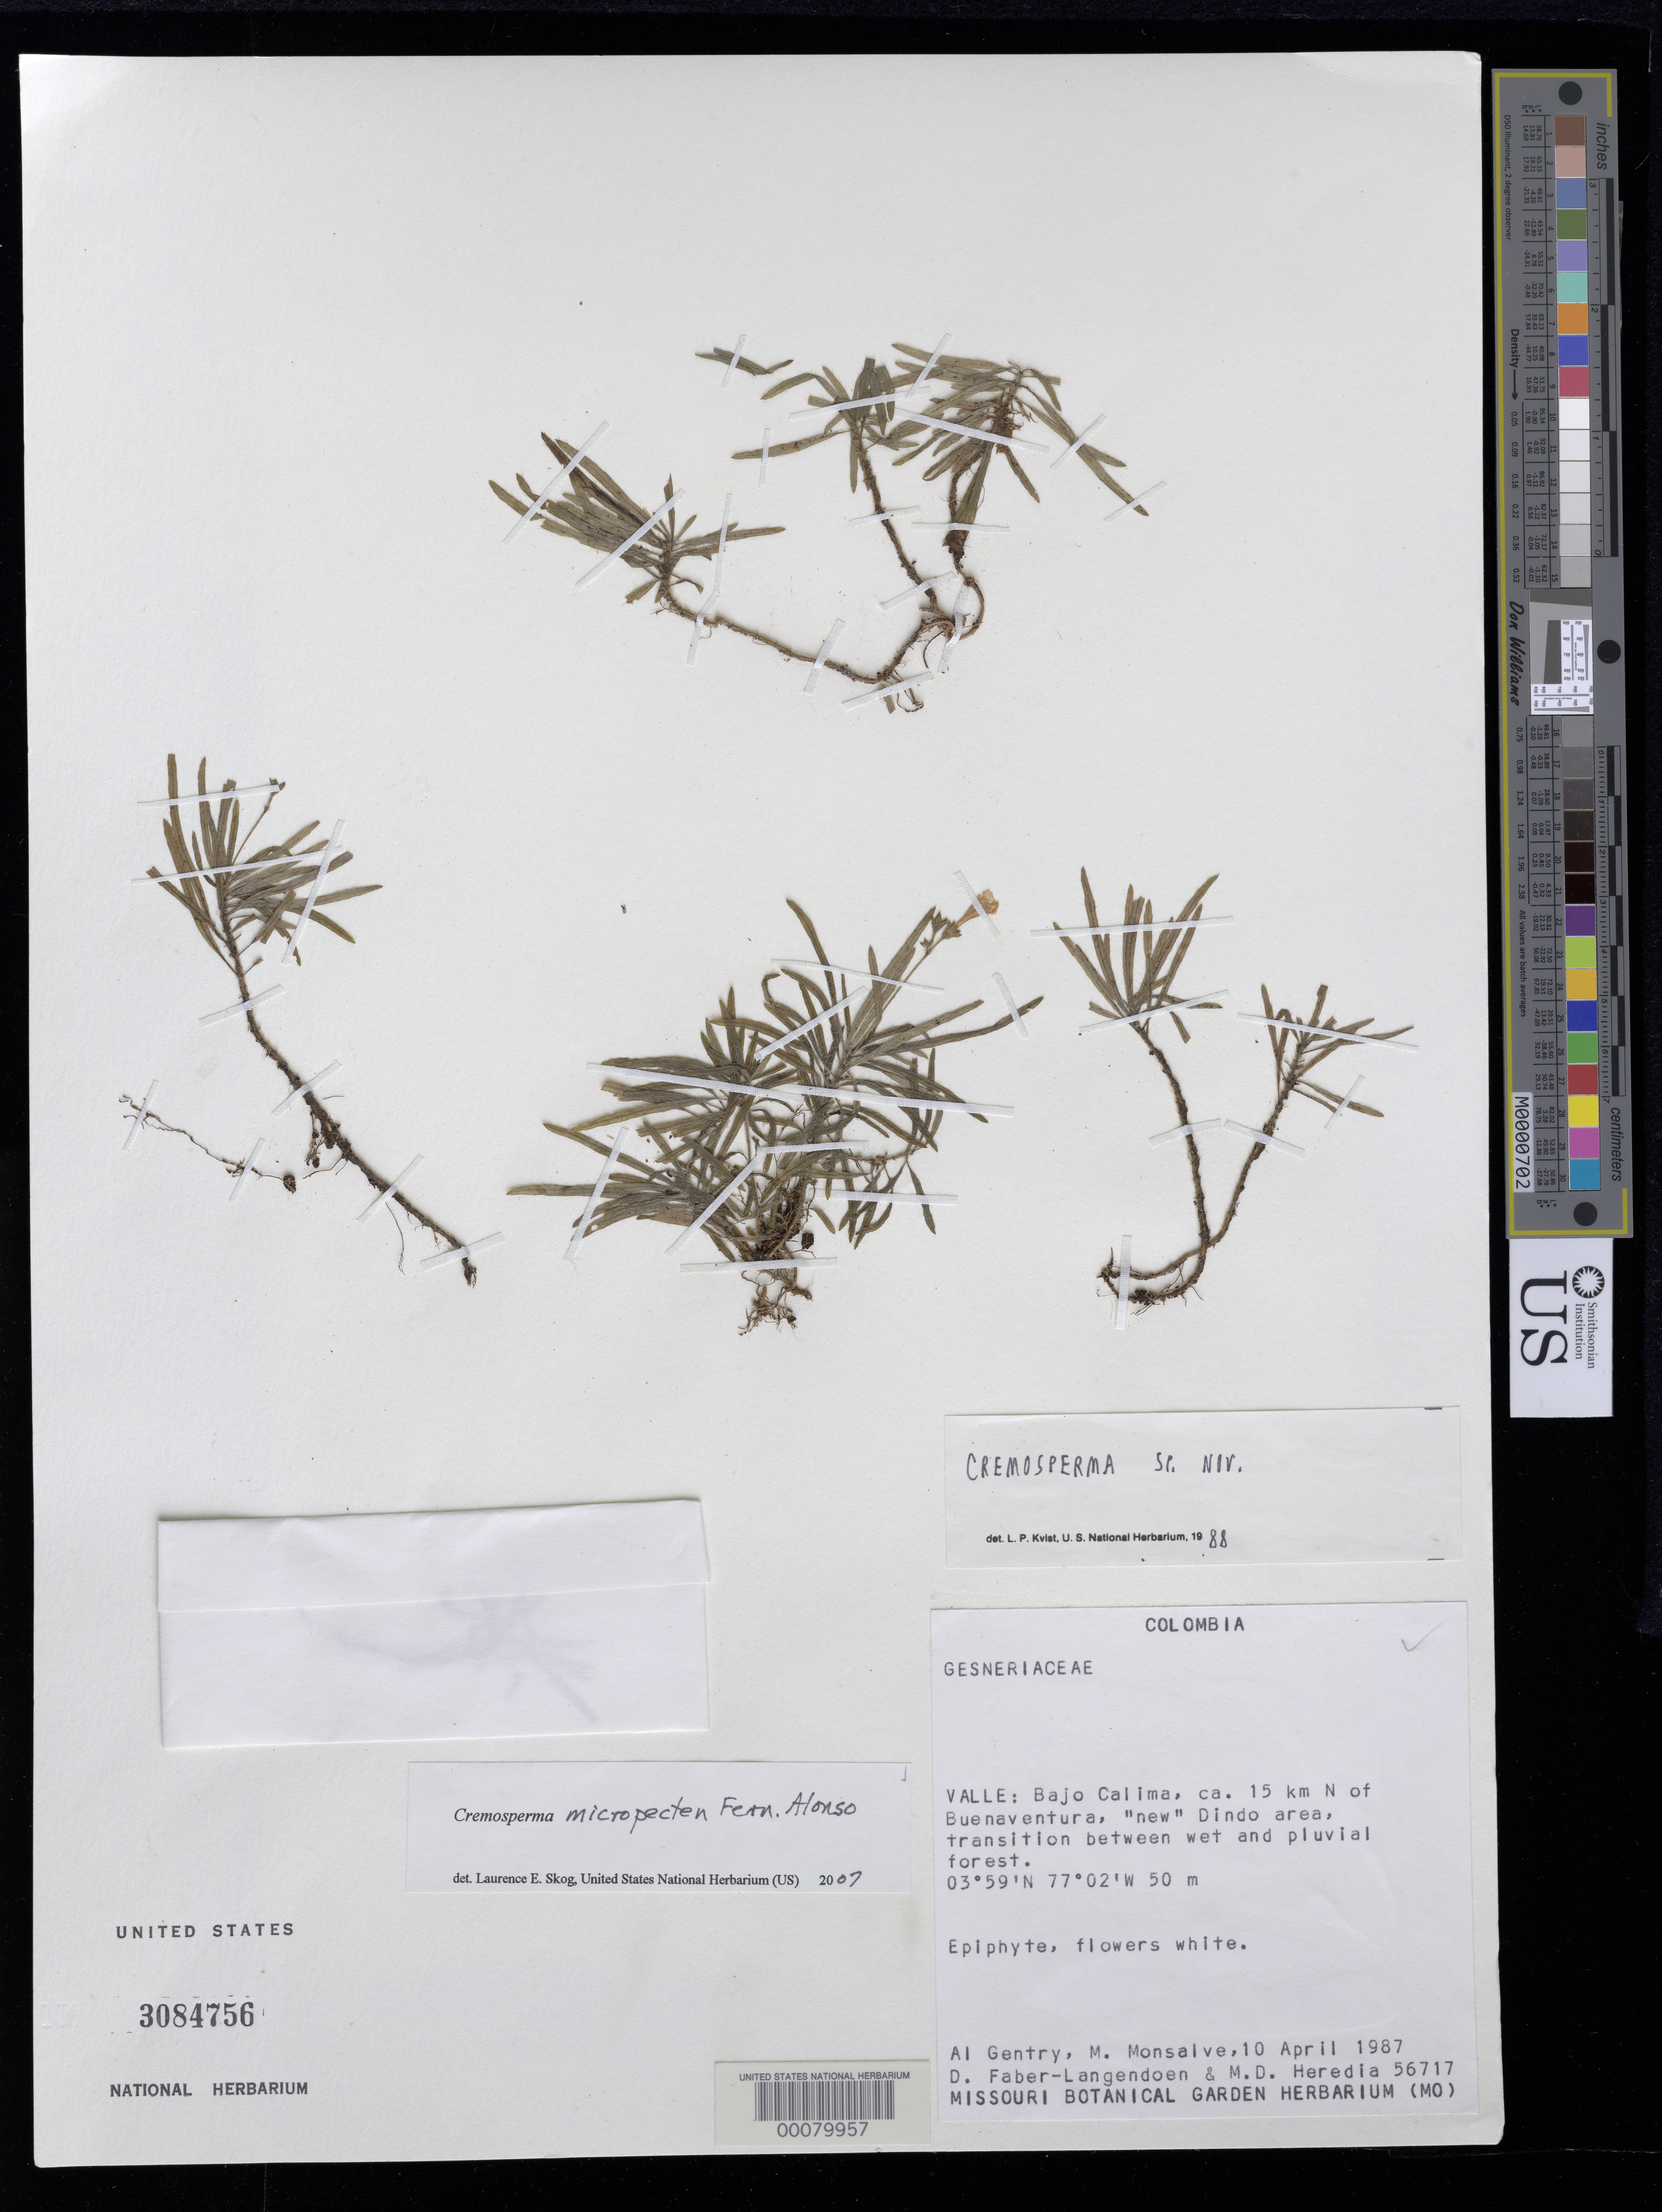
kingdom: Plantae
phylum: Tracheophyta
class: Magnoliopsida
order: Lamiales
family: Gesneriaceae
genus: Cremosperma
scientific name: Cremosperma micropecten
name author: Fern. Alonso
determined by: Skog, Laurence E.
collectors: A. H. Gentry, M. Monsalve, D. Faber-Langendoen & M. Heredia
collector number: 56717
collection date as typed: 10 Apr 1987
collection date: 1987-04-10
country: Colombia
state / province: Valle del Cauca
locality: Bajo Calima, ca. 15 km N of Buenaventura, "new" Dindo area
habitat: Transition between wet and pluvial forest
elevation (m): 50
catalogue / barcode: US 3084756